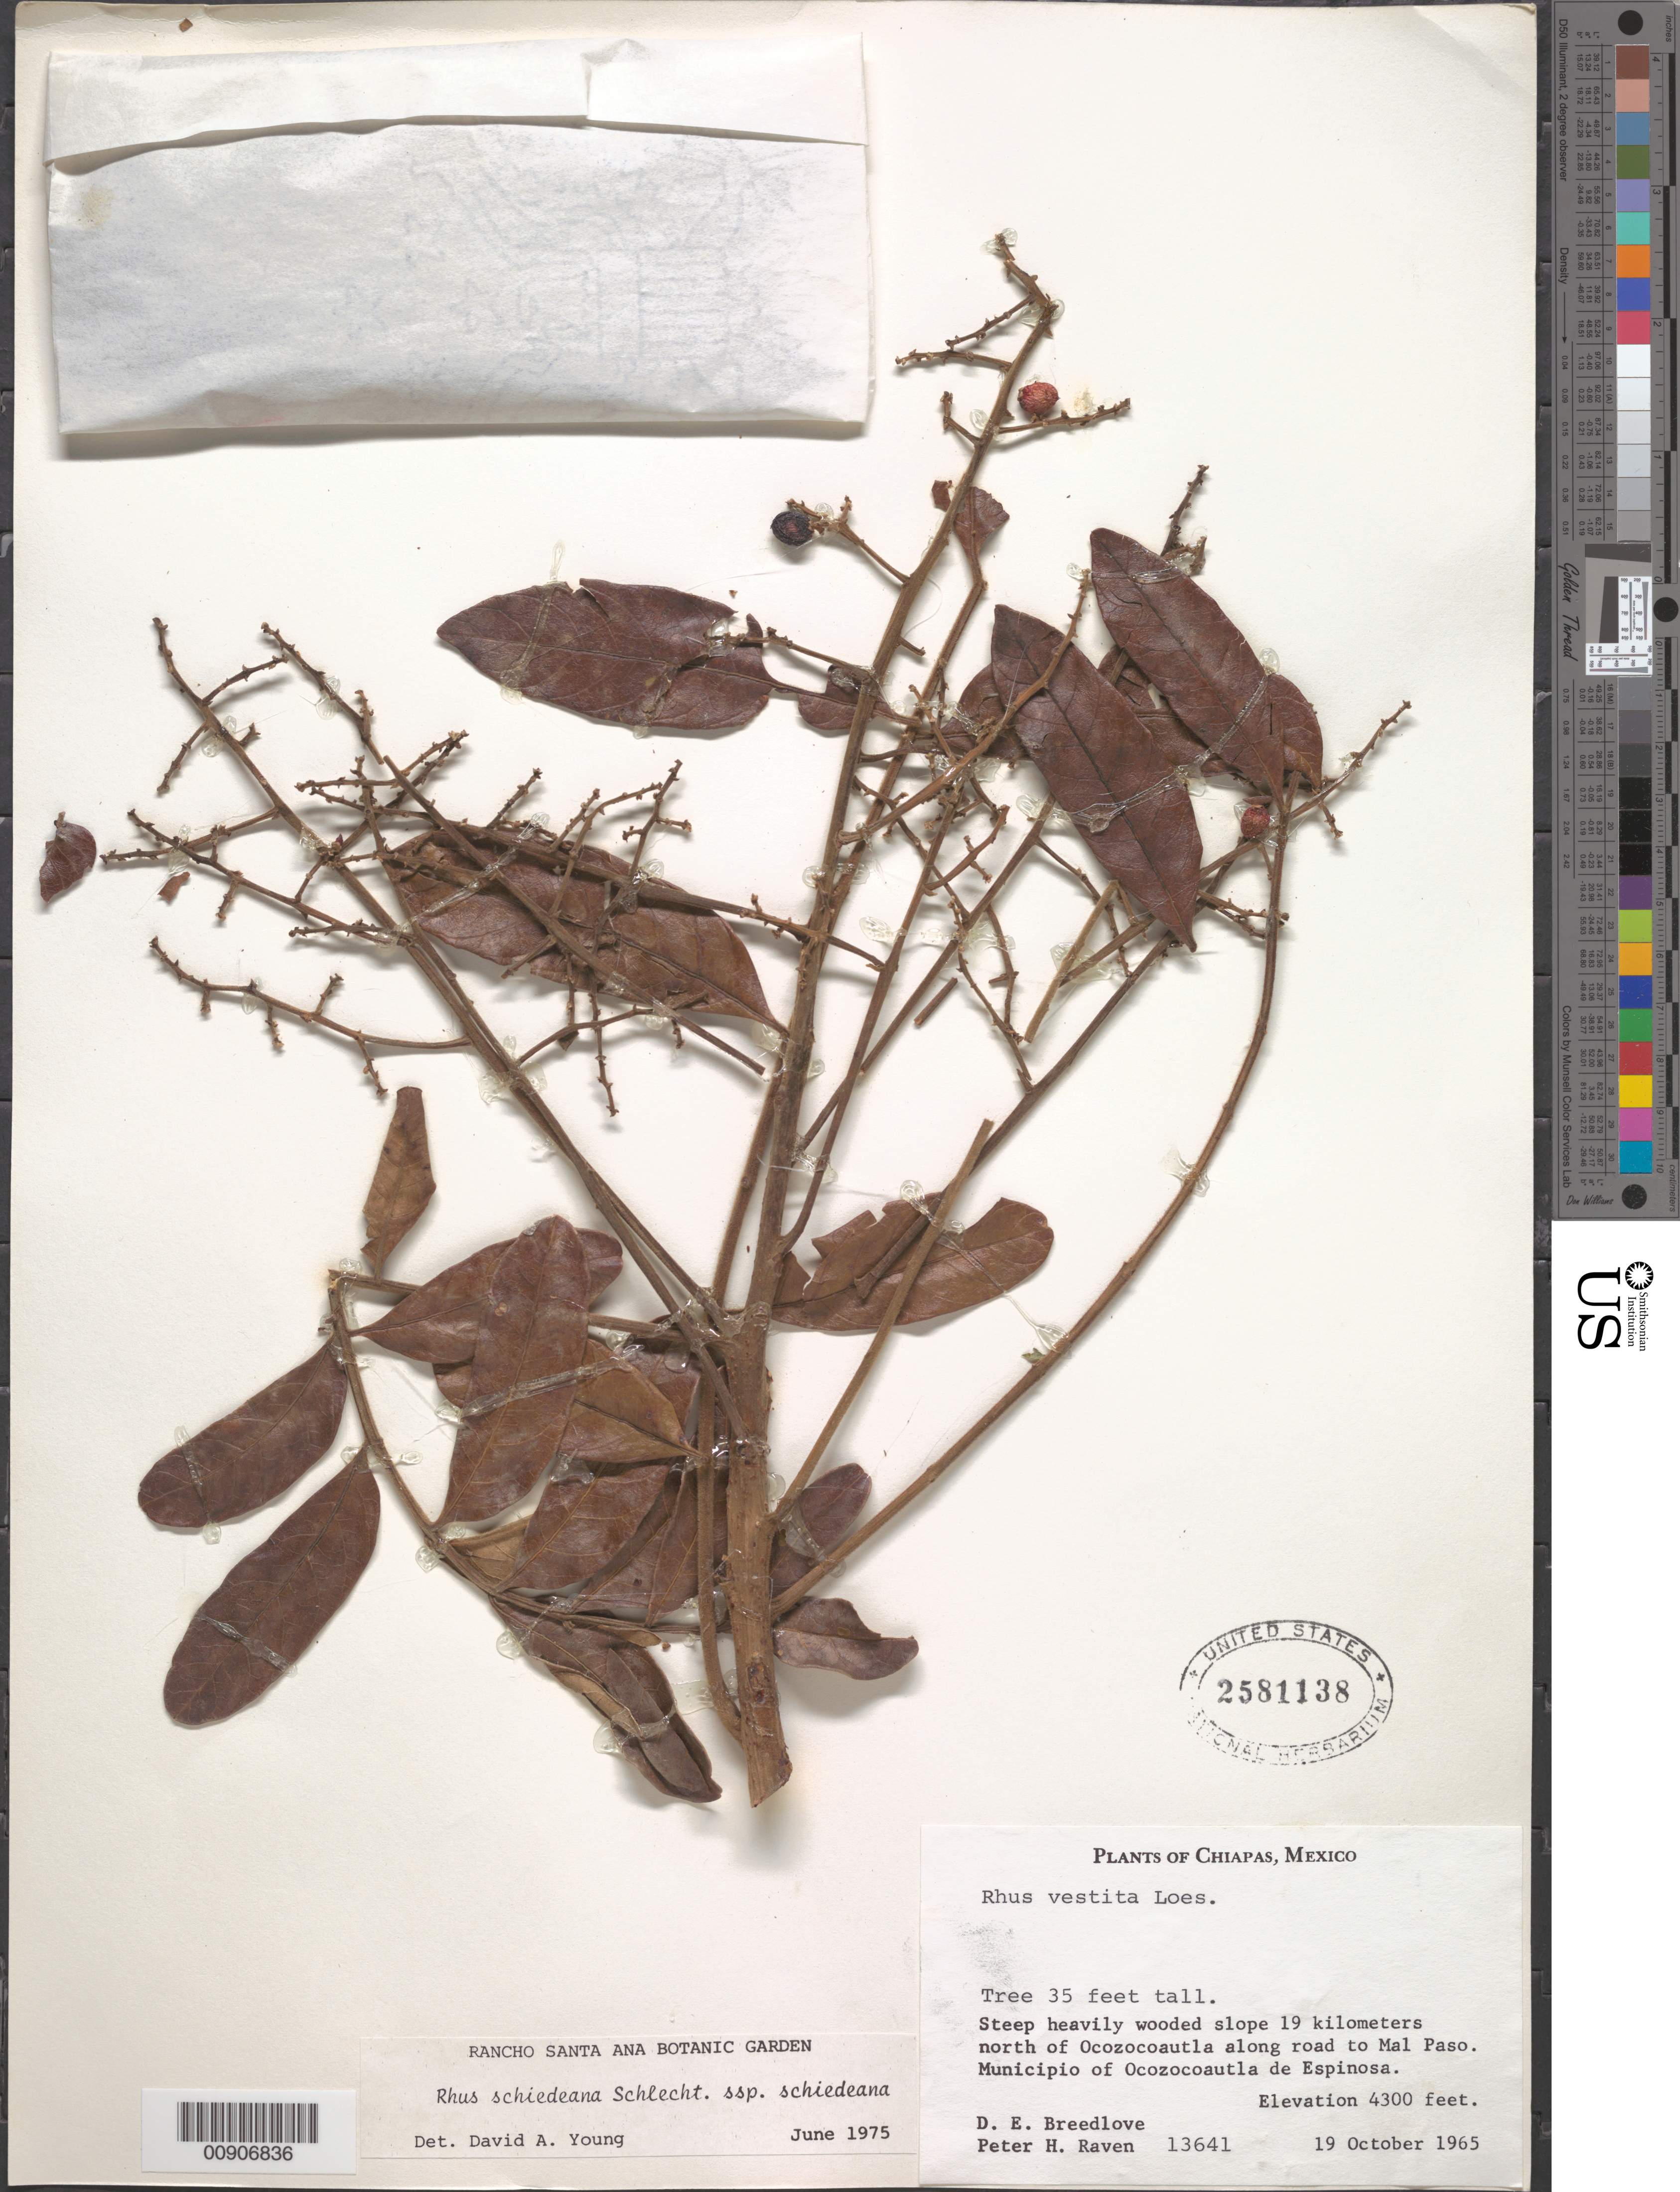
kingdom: Plantae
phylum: Tracheophyta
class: Magnoliopsida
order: Sapindales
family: Anacardiaceae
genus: Mosquitoxylum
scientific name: Mosquitoxylum jamaicense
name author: Krug & Urb.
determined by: Mitchell, John D.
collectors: D. E. Breedlove & P. H. Raven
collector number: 13641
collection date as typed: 19 Oct 1965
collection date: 1965-10-19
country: Mexico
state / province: Chiapas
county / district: Ocozocoautla de Espinosa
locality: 19 kilometers north of Ocozocoautla along road to Mal Paso. Municipio of Ocozocoautla de Espinosa, Chiapas.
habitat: Steep heavily wooded slope.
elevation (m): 1311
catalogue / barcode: US 2581138